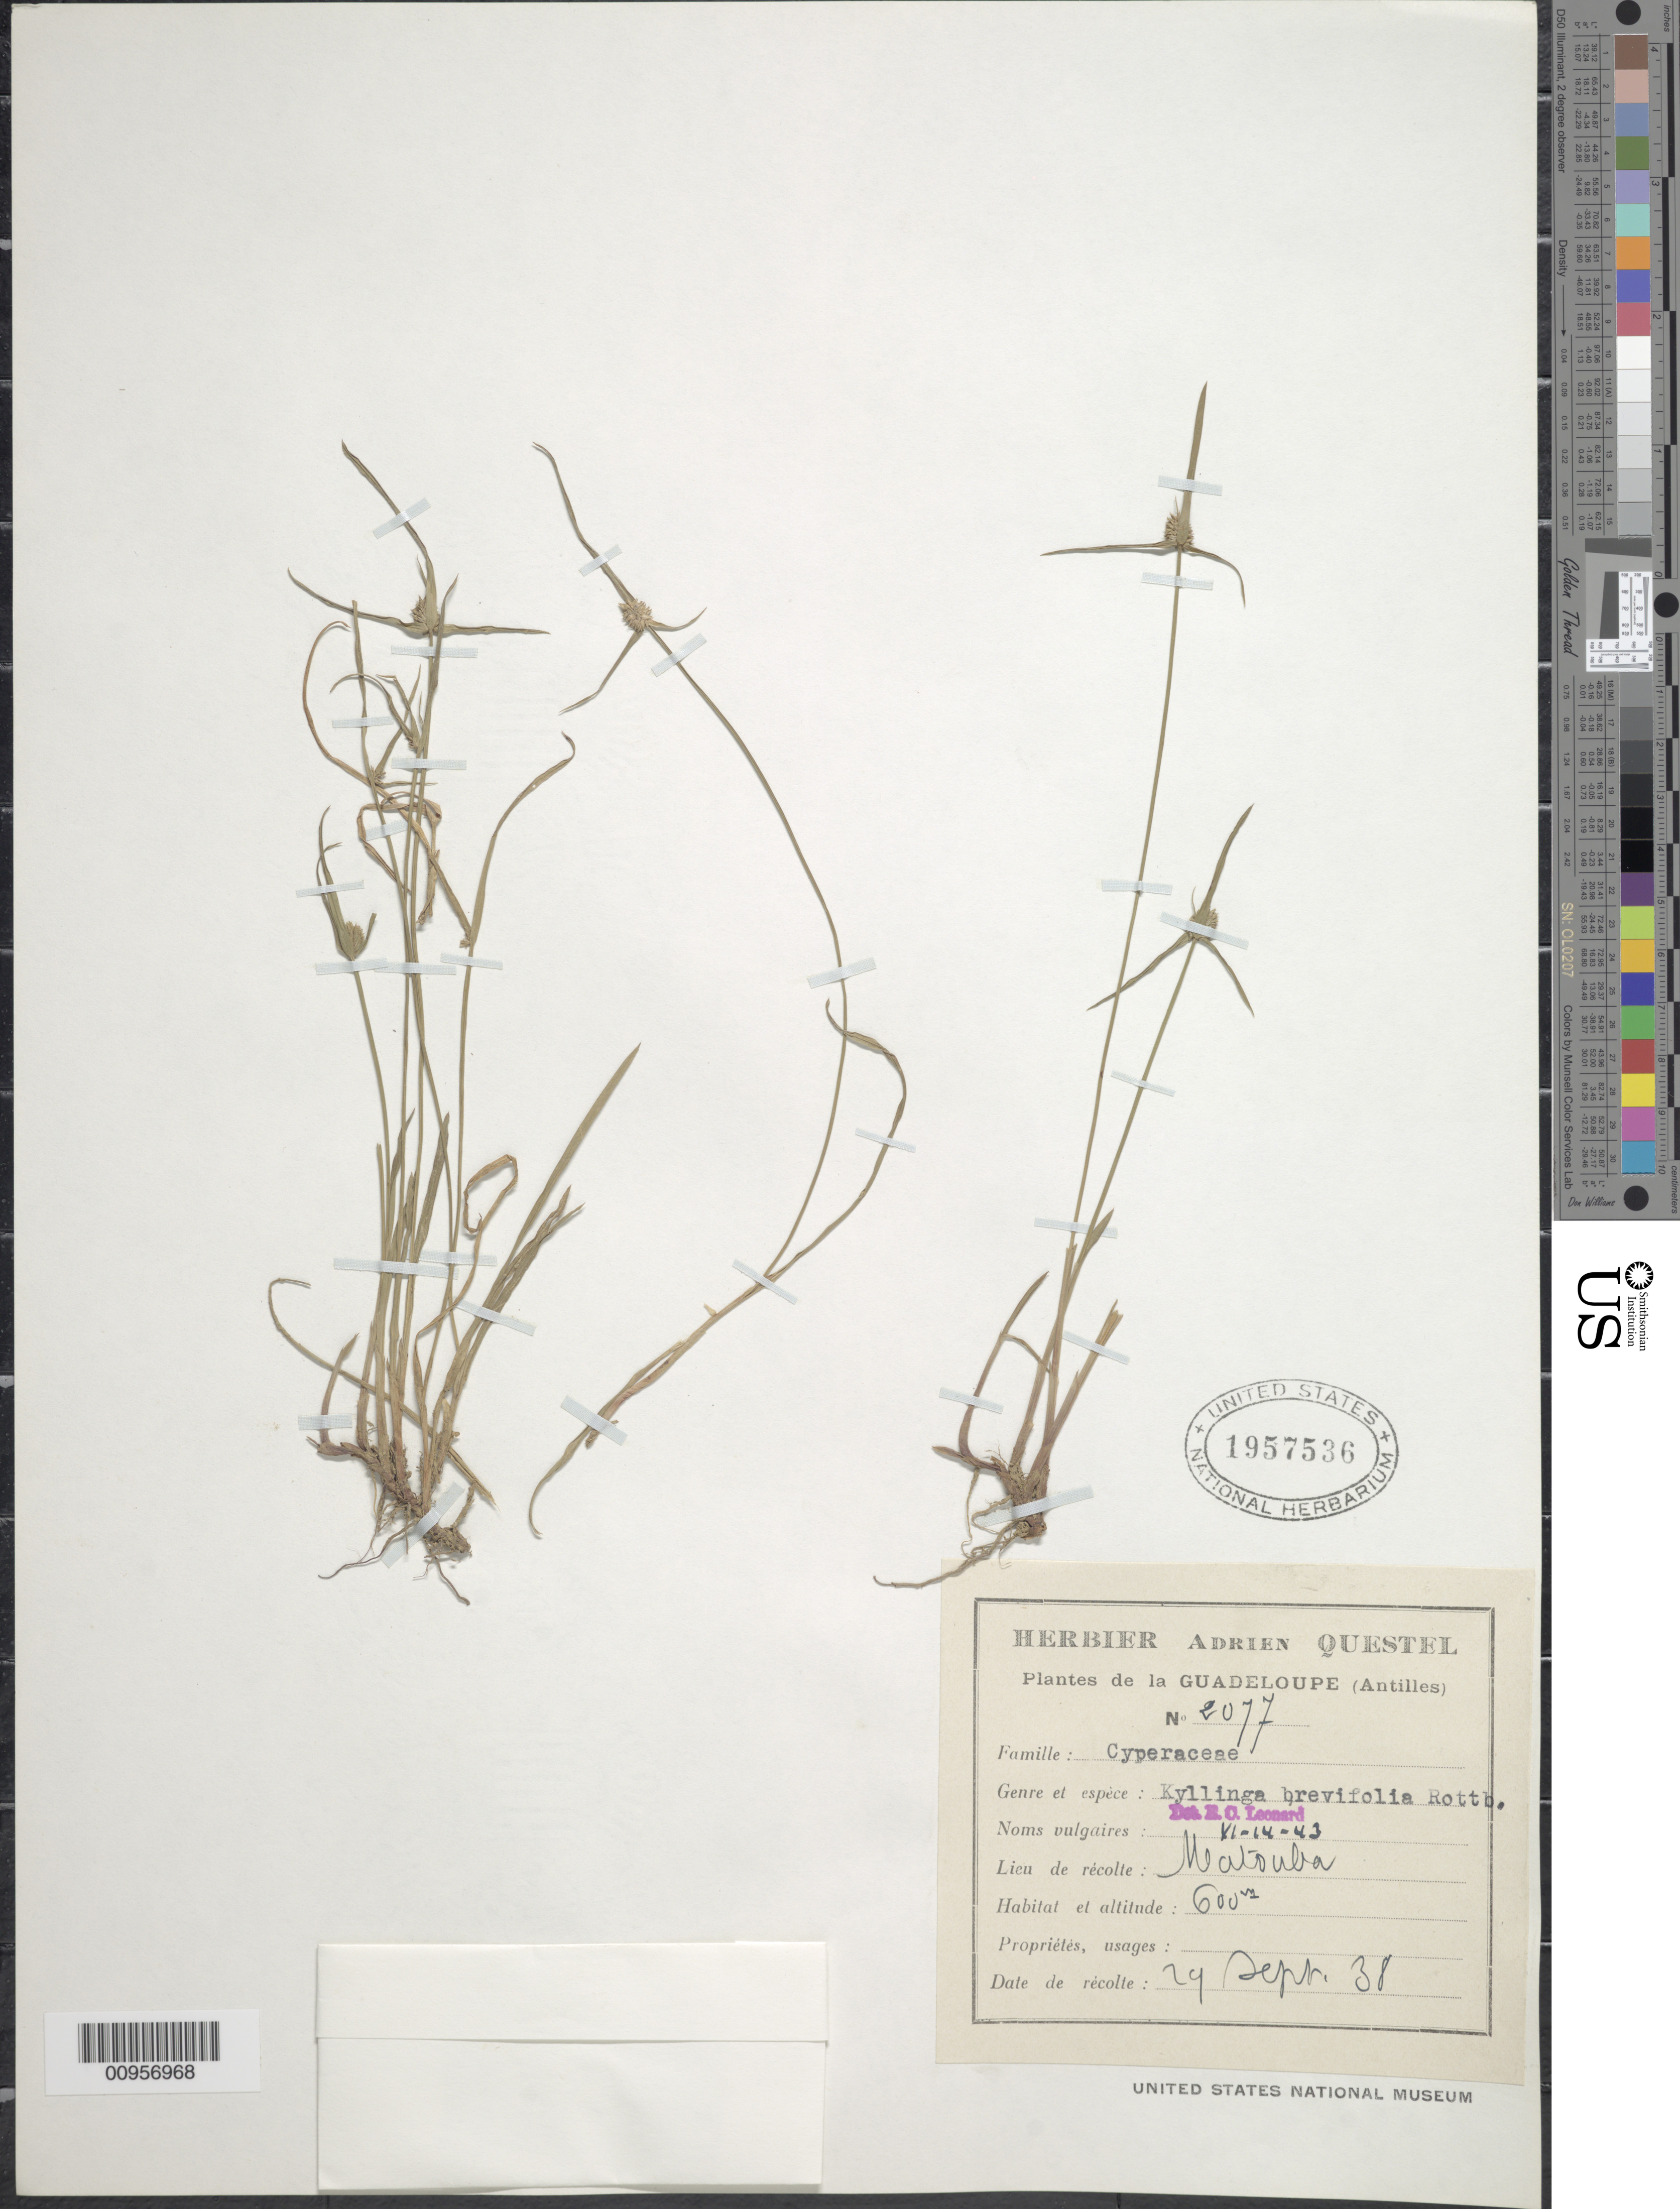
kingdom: Plantae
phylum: Tracheophyta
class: Liliopsida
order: Poales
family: Cyperaceae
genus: Cyperus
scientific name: Cyperus brevifolius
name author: (Rottb.) Hassk.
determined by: Strong, M. T., (US), Smithsonian Institution - National Museum of Natural History (UNITED STATES)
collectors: A. Questel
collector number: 2077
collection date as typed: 29 Sep 1938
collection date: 1938-09-29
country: Guadeloupe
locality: Matouba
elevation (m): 600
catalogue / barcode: US 1957536